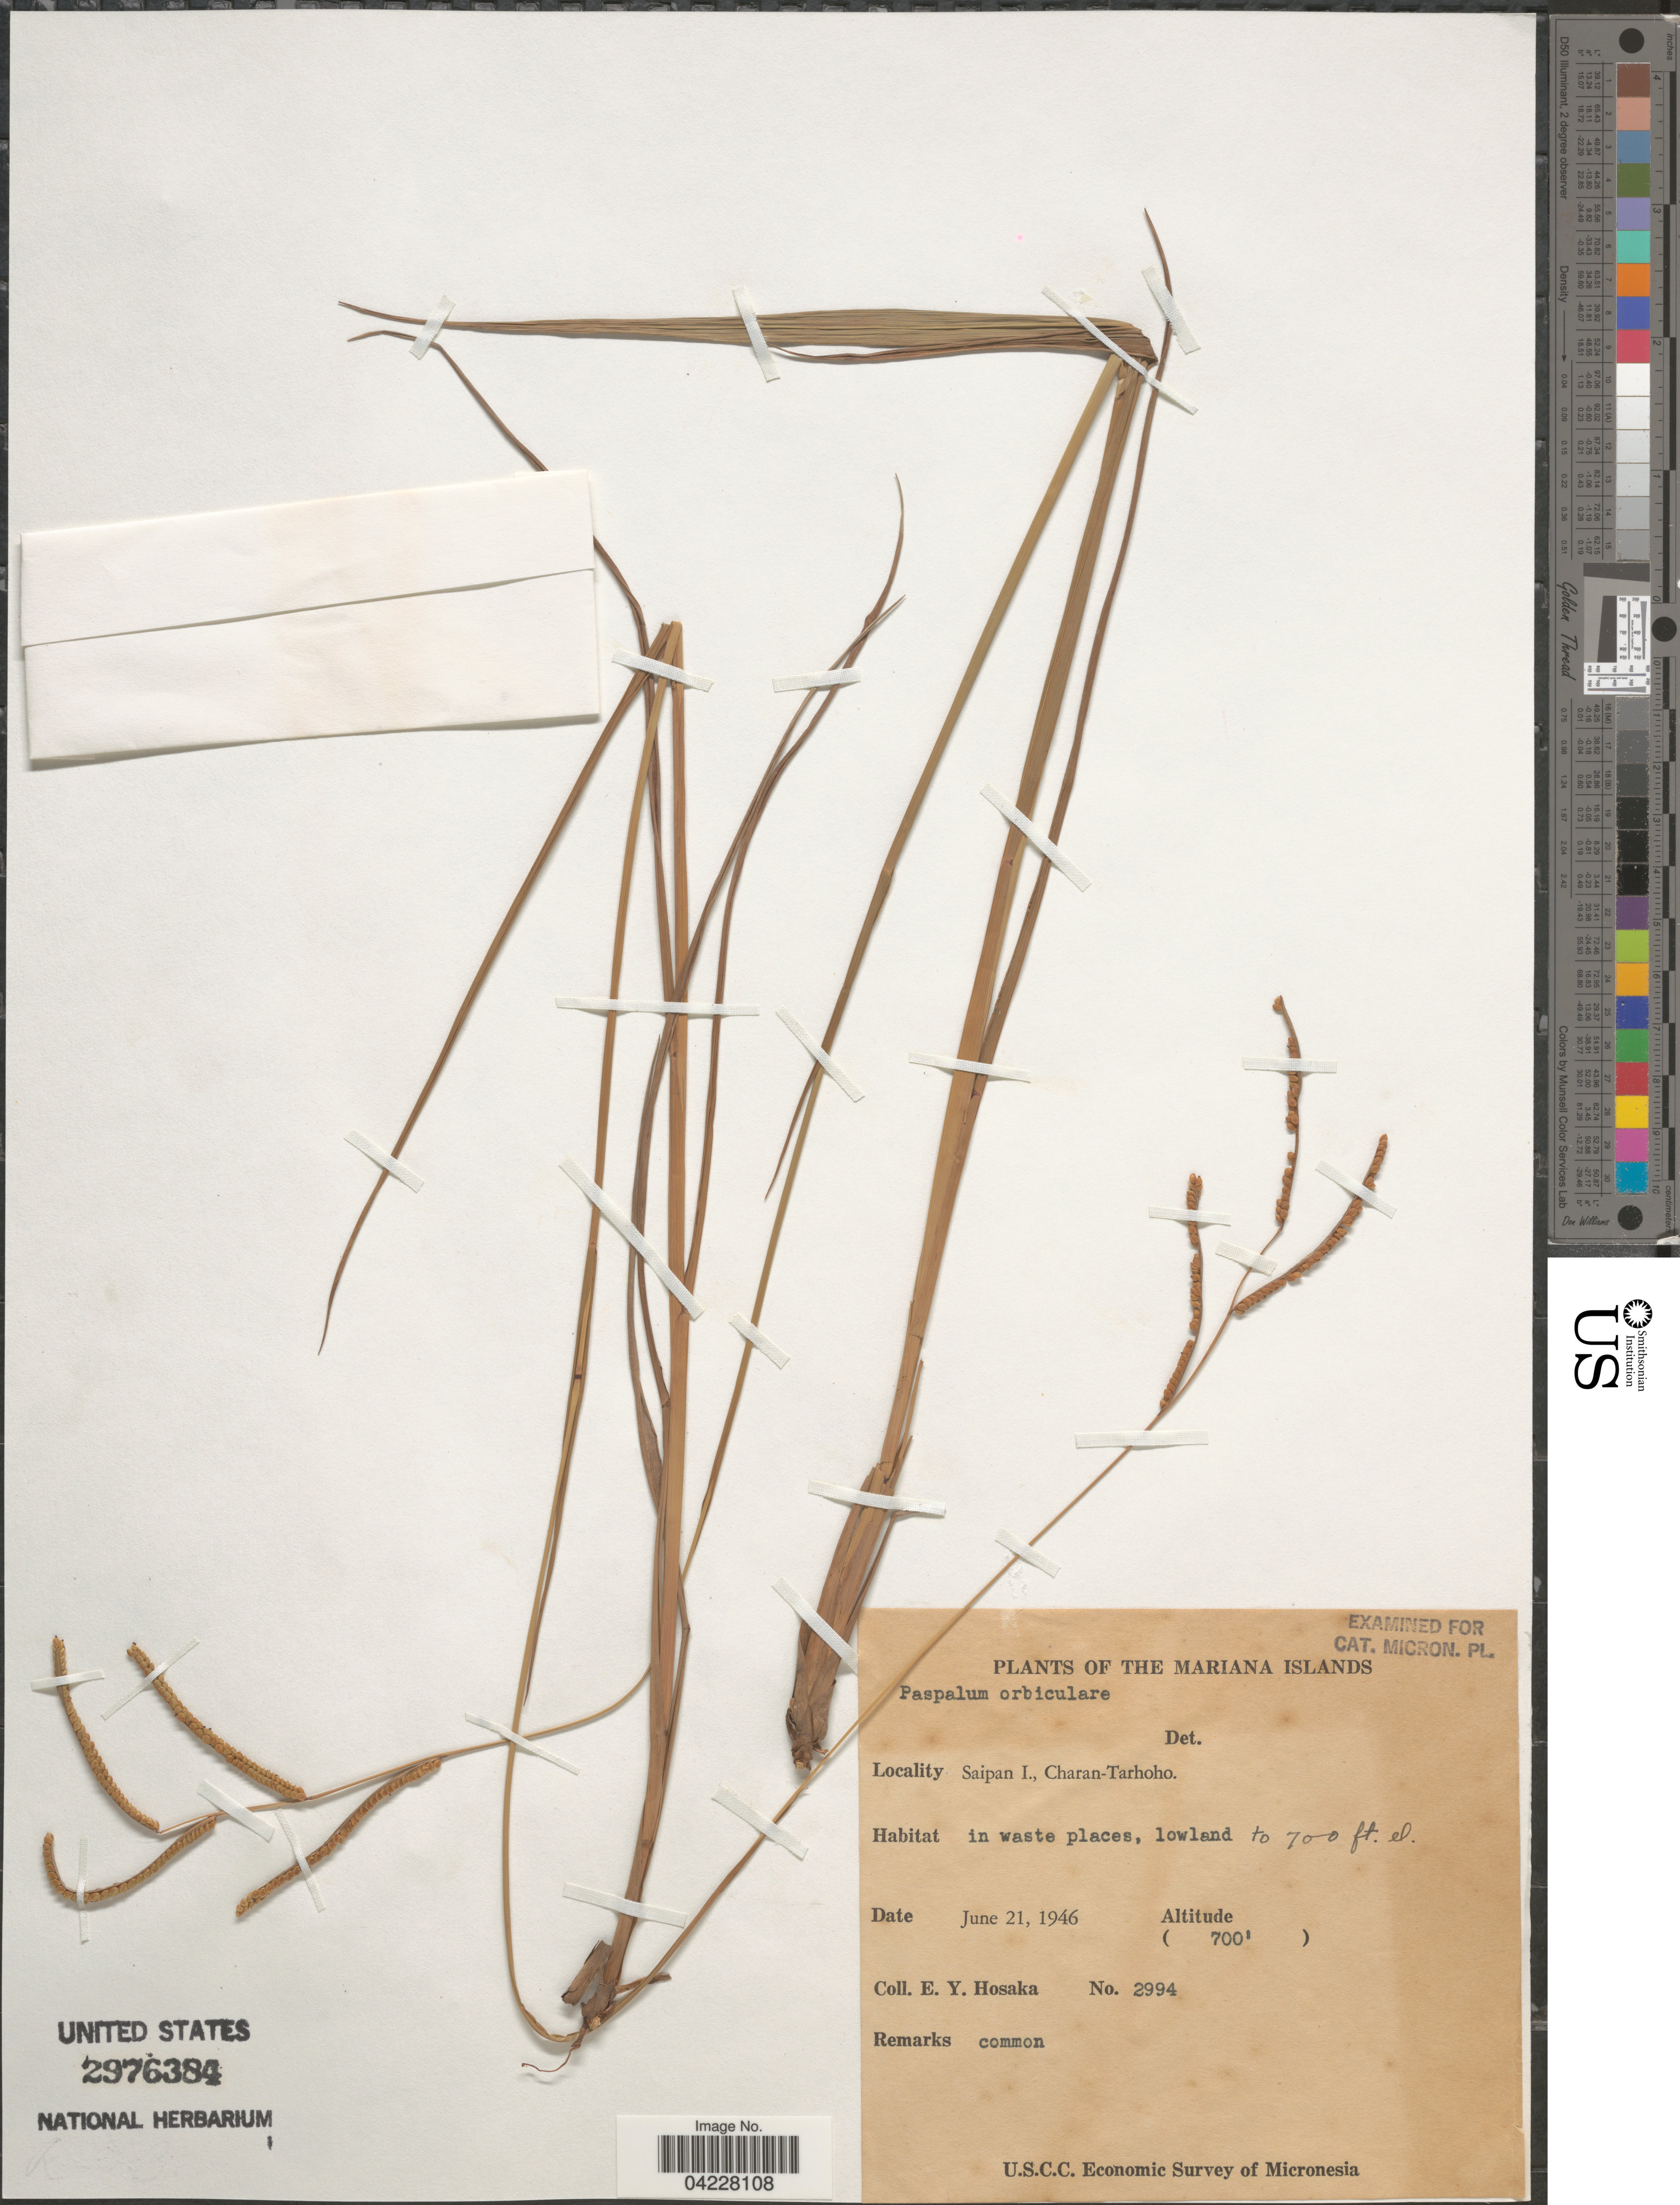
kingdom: Plantae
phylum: Tracheophyta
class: Liliopsida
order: Poales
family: Poaceae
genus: Paspalum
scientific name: Paspalum orbiculare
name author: G. Forst.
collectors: E. Y. Hosaka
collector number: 2994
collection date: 1946-06-21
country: Northern Mariana Islands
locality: The Mariana Islands. Saipan I., Charan-Tarhoho. U.S.C.C. Economic Survey of Micronesia.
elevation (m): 213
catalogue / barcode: US 2976384